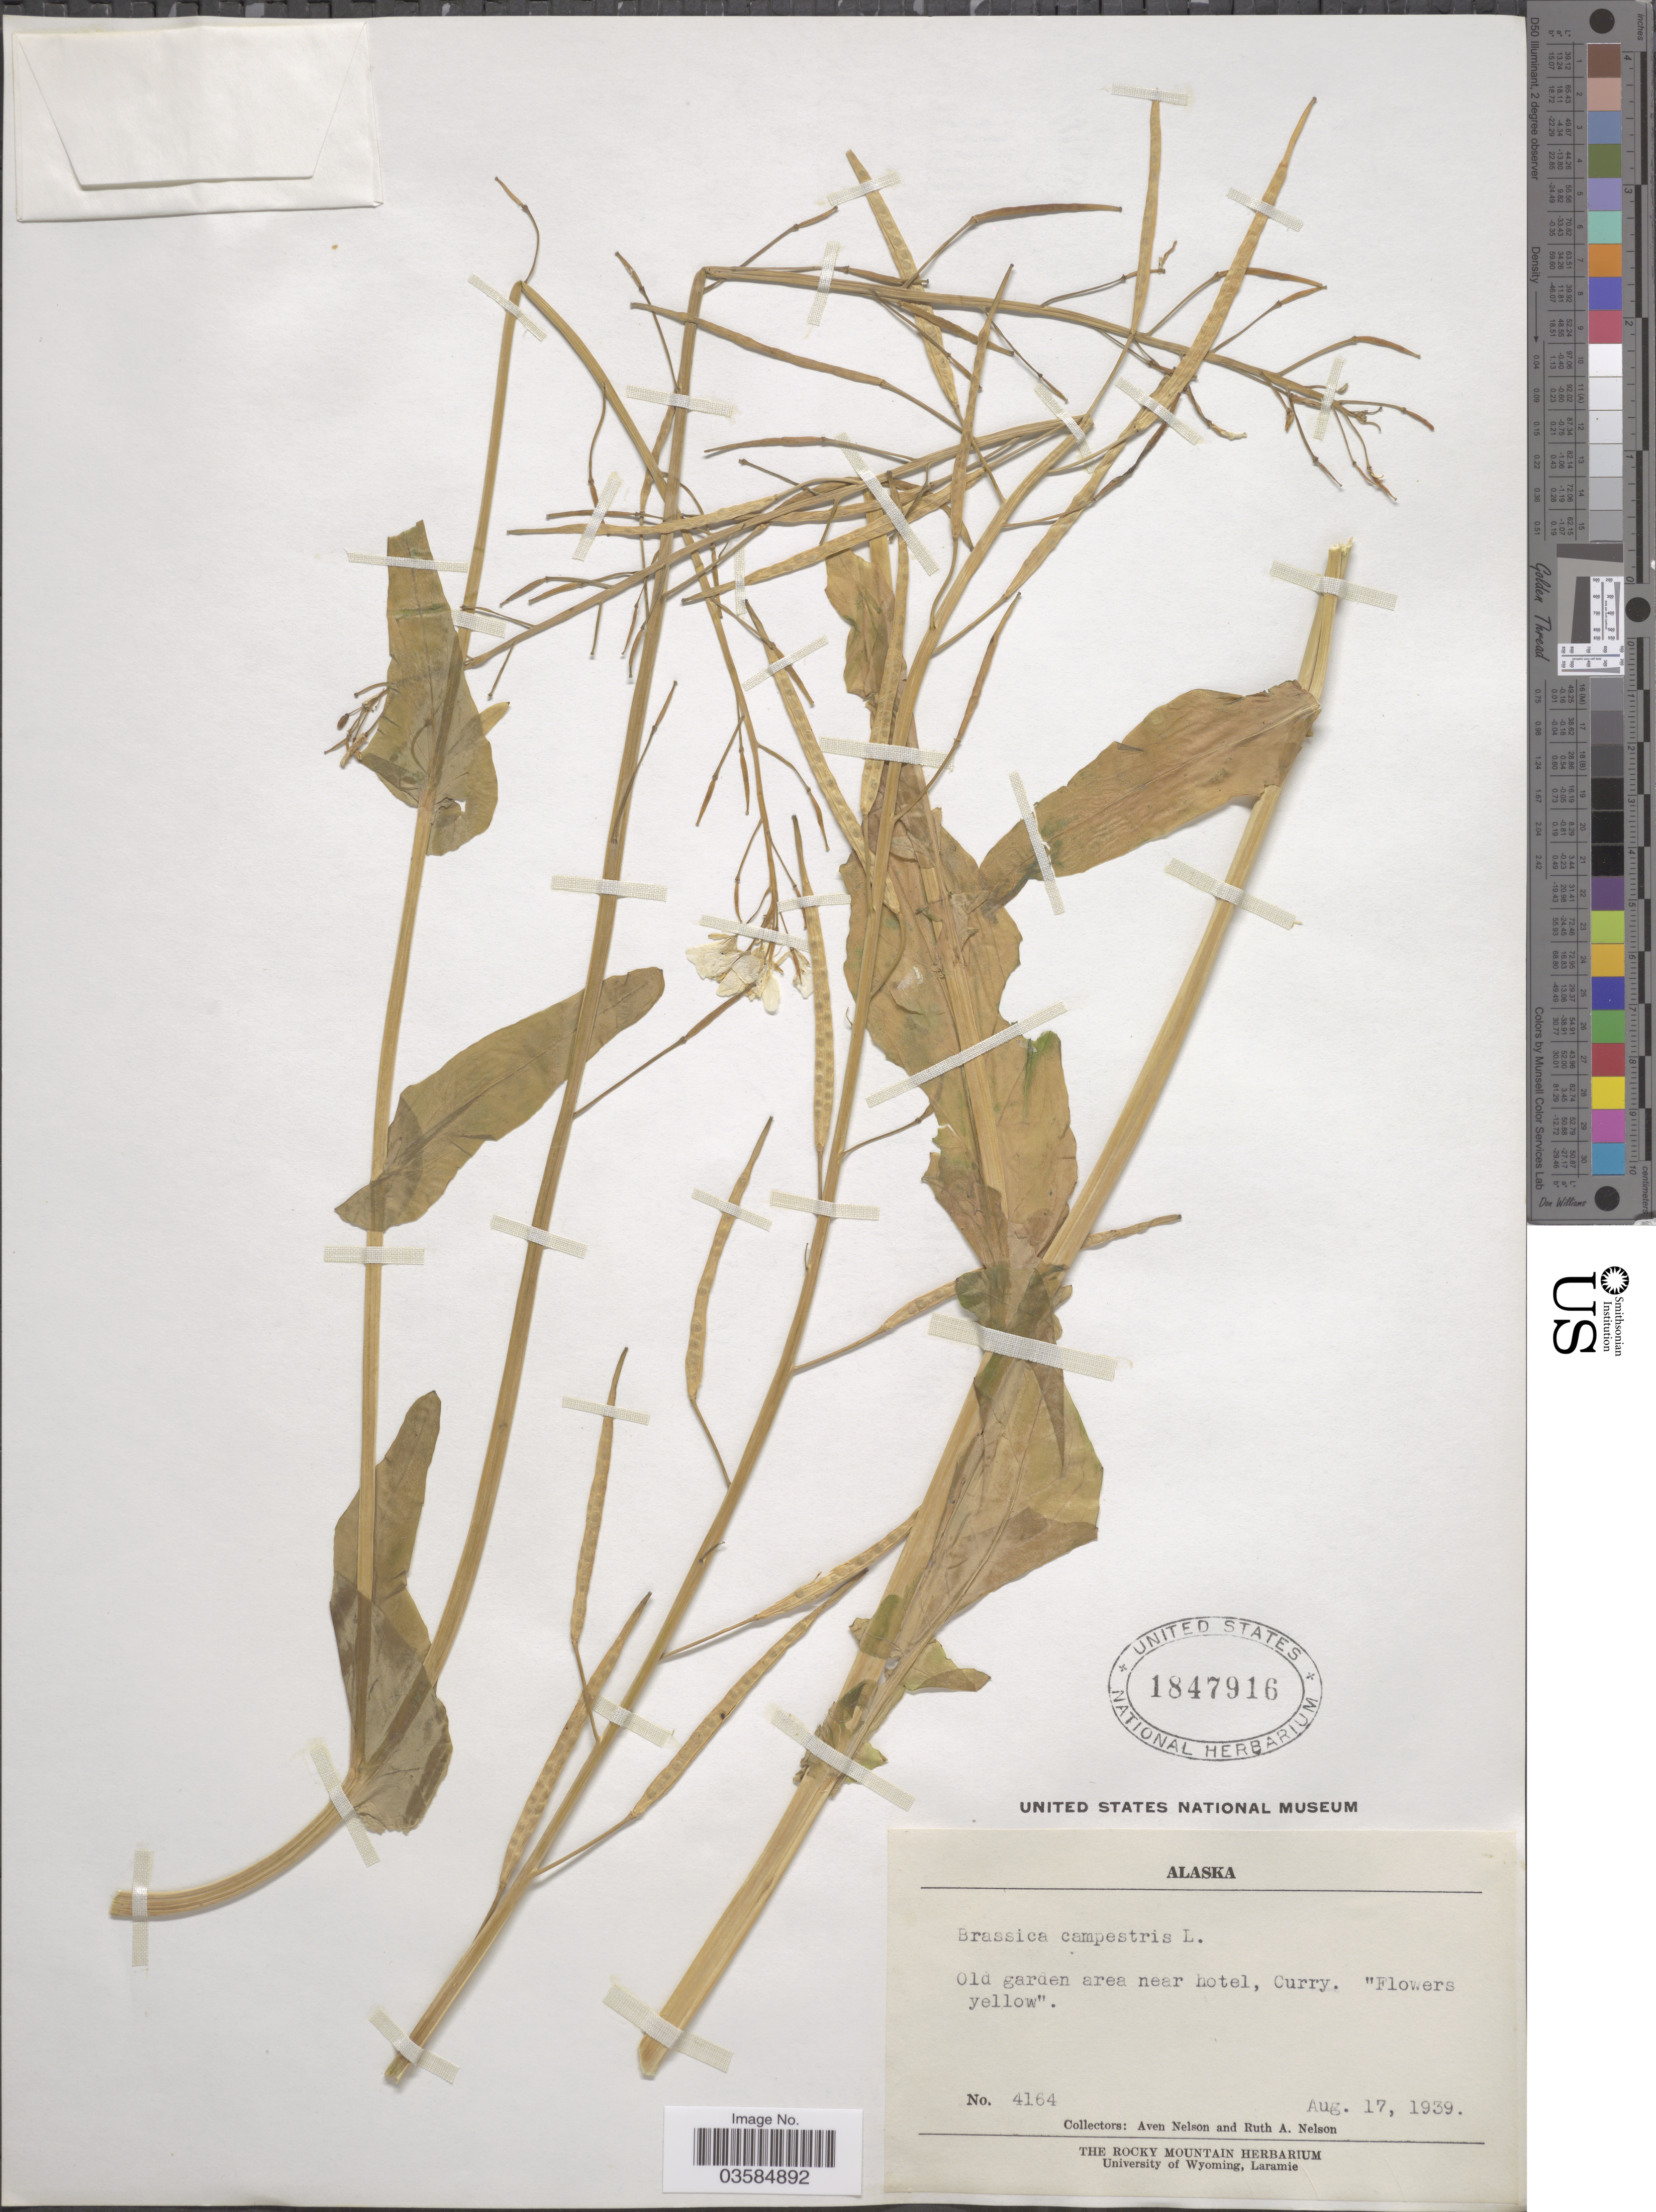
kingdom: Plantae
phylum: Tracheophyta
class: Magnoliopsida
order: Brassicales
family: Brassicaceae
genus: Brassica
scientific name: Brassica campestris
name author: L.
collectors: A. Nelson & R. A. Nelson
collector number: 4164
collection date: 1939-08-17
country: United States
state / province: Alaska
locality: Old garden area near hotel, Curry.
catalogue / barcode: US 1847916